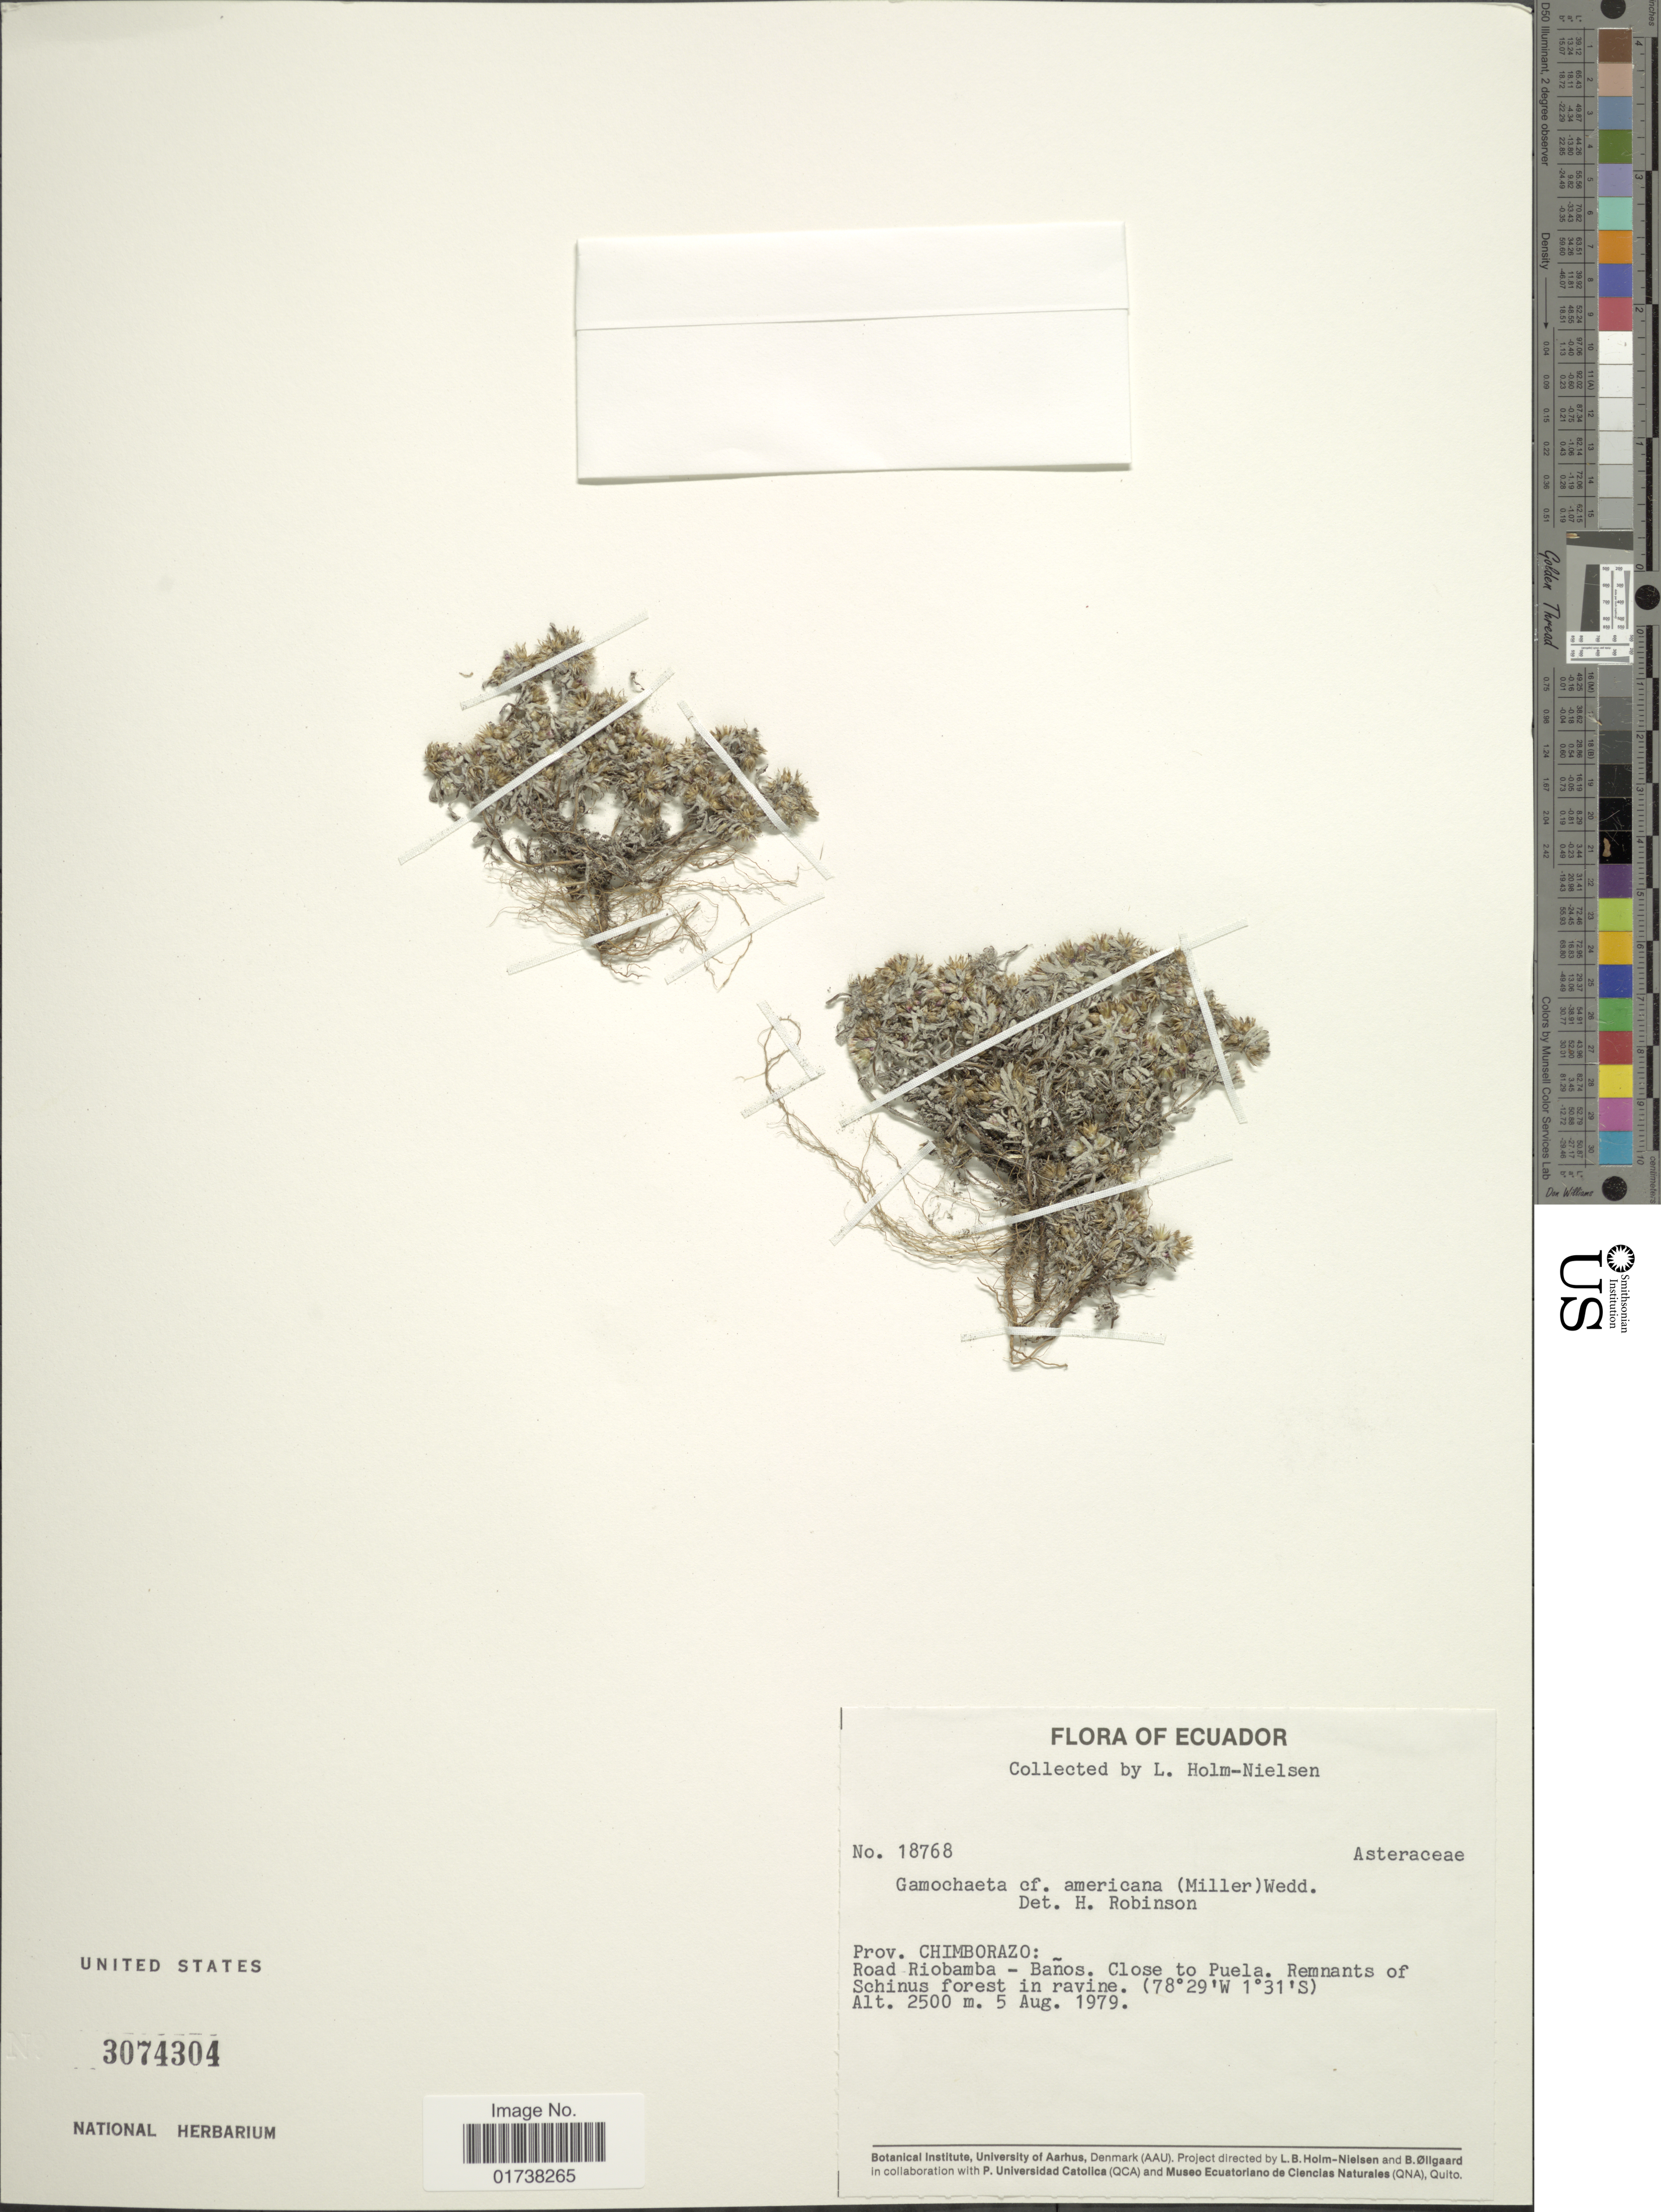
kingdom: Plantae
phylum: Tracheophyta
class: Magnoliopsida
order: Asterales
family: Asteraceae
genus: Gamochaeta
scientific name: Gamochaeta americana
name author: (Mill.) Wedd.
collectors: L. B. Holm-Nielsen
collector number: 18768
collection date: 1979-08-05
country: Ecuador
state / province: Chimborazo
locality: Road Riobamba - Baños, Close to Puebla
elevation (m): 2500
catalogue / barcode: US 3074304